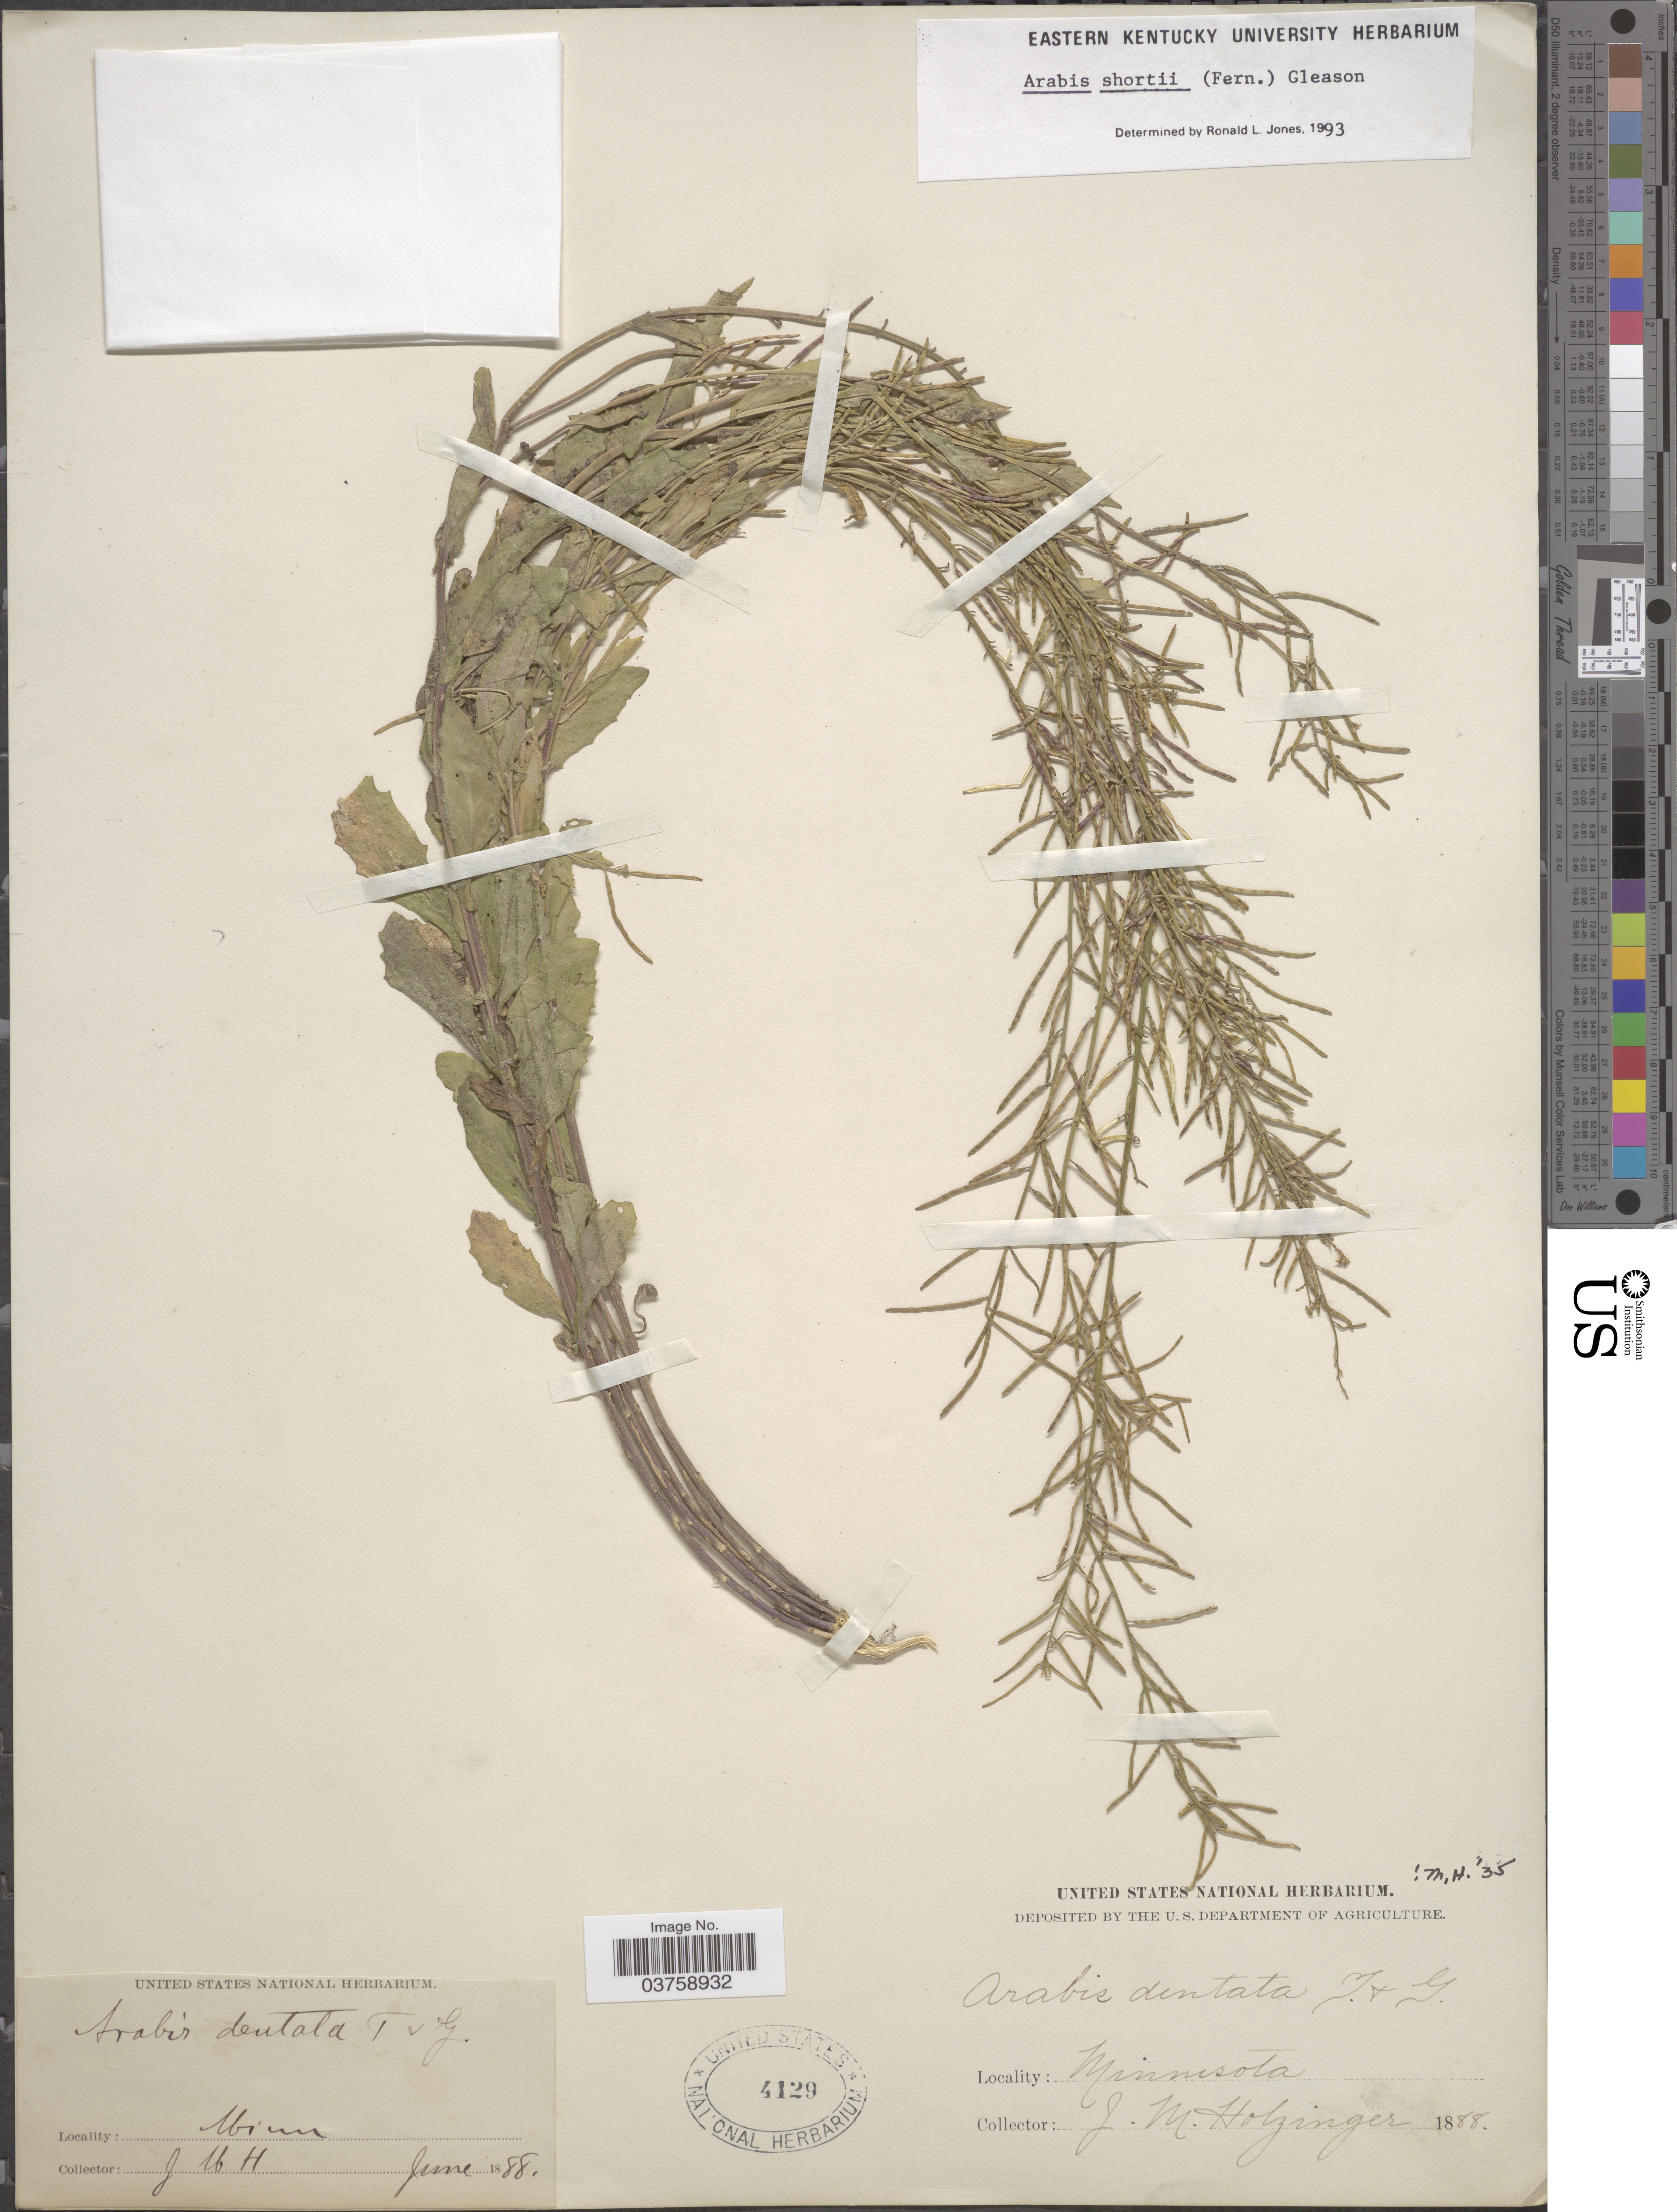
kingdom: Plantae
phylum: Tracheophyta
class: Magnoliopsida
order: Brassicales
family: Brassicaceae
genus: Arabis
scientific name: Arabis shortii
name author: (Fernald) Gleason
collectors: J. M. Holzinger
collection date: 1888-06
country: United States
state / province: Minnesota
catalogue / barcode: US 4129